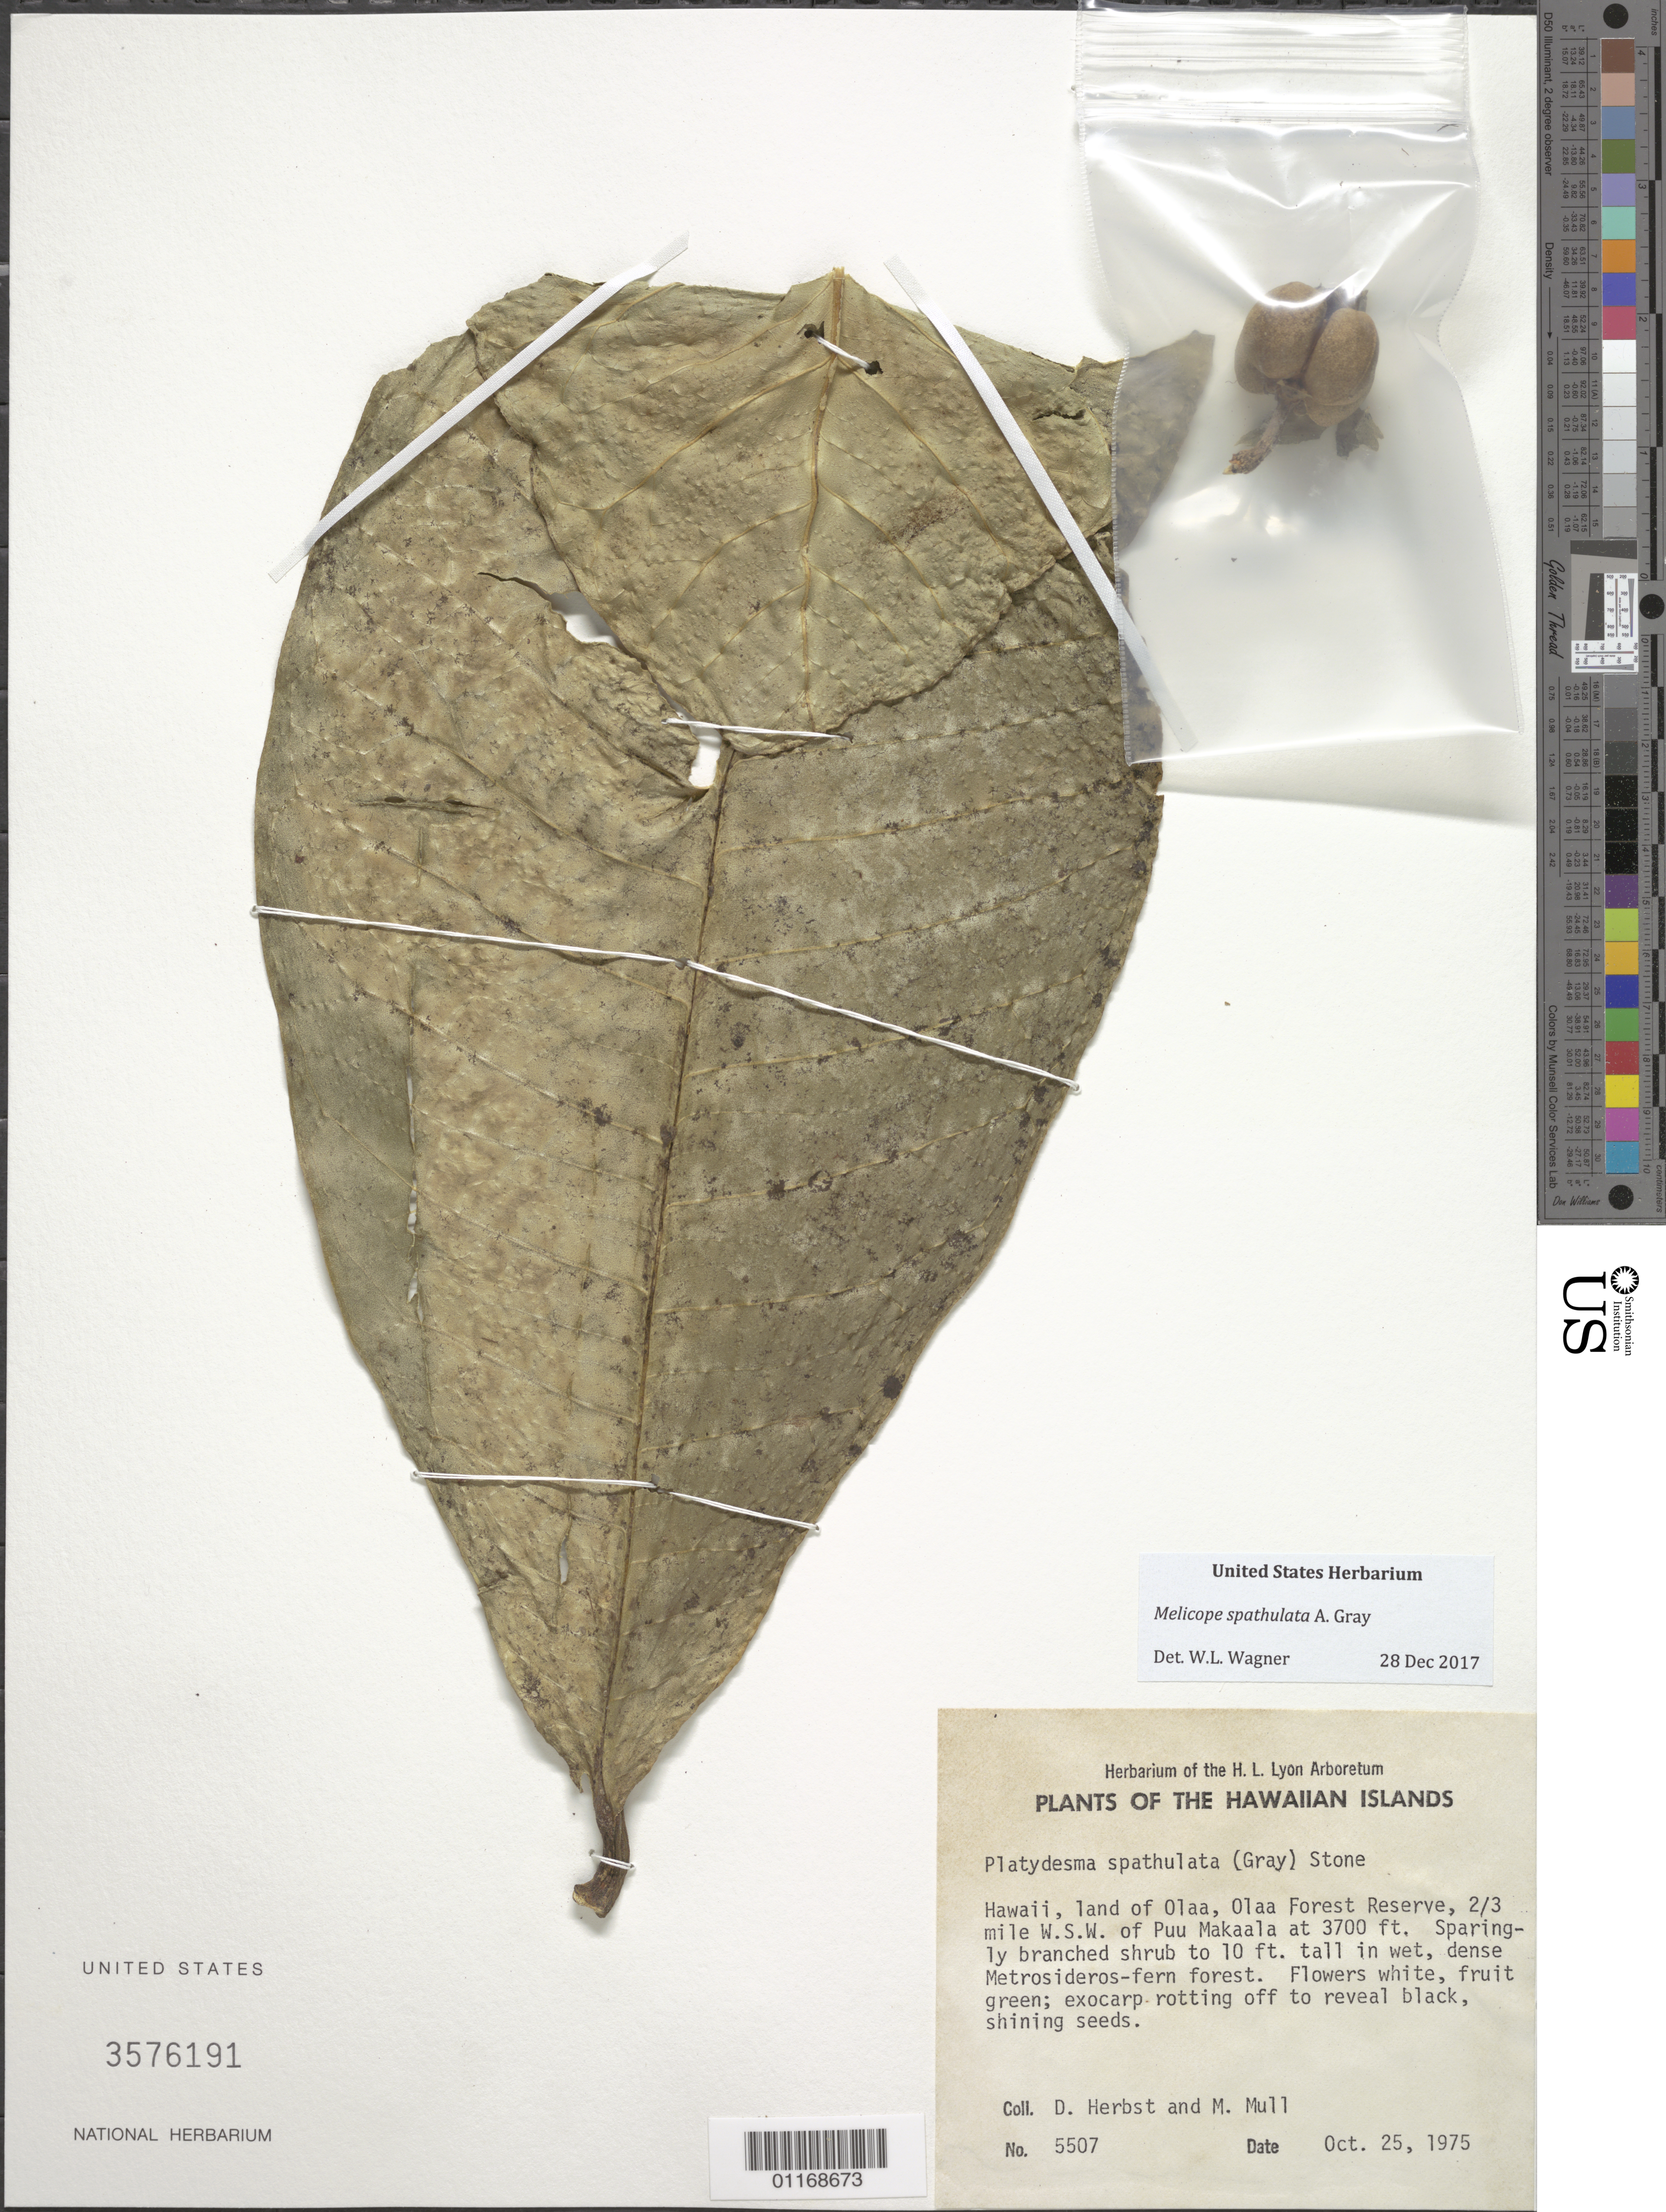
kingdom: Plantae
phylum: Tracheophyta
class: Magnoliopsida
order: Sapindales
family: Rutaceae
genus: Melicope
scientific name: Melicope spathulata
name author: A. Gray in Wilkes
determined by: Wagner, W. L., (BOT), Smithsonian Institution - National Museum of Natural History (UNITED STATES)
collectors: D. R. Herbst & M. Mull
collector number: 5507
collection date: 1975-10-25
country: United States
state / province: Hawaii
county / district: Hawaii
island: Hawaii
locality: Land of Olaa, Olaa Forest Reserve, 2/3 mile WSW of Pu'u Maka'ala.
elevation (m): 1128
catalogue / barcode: US 3576191